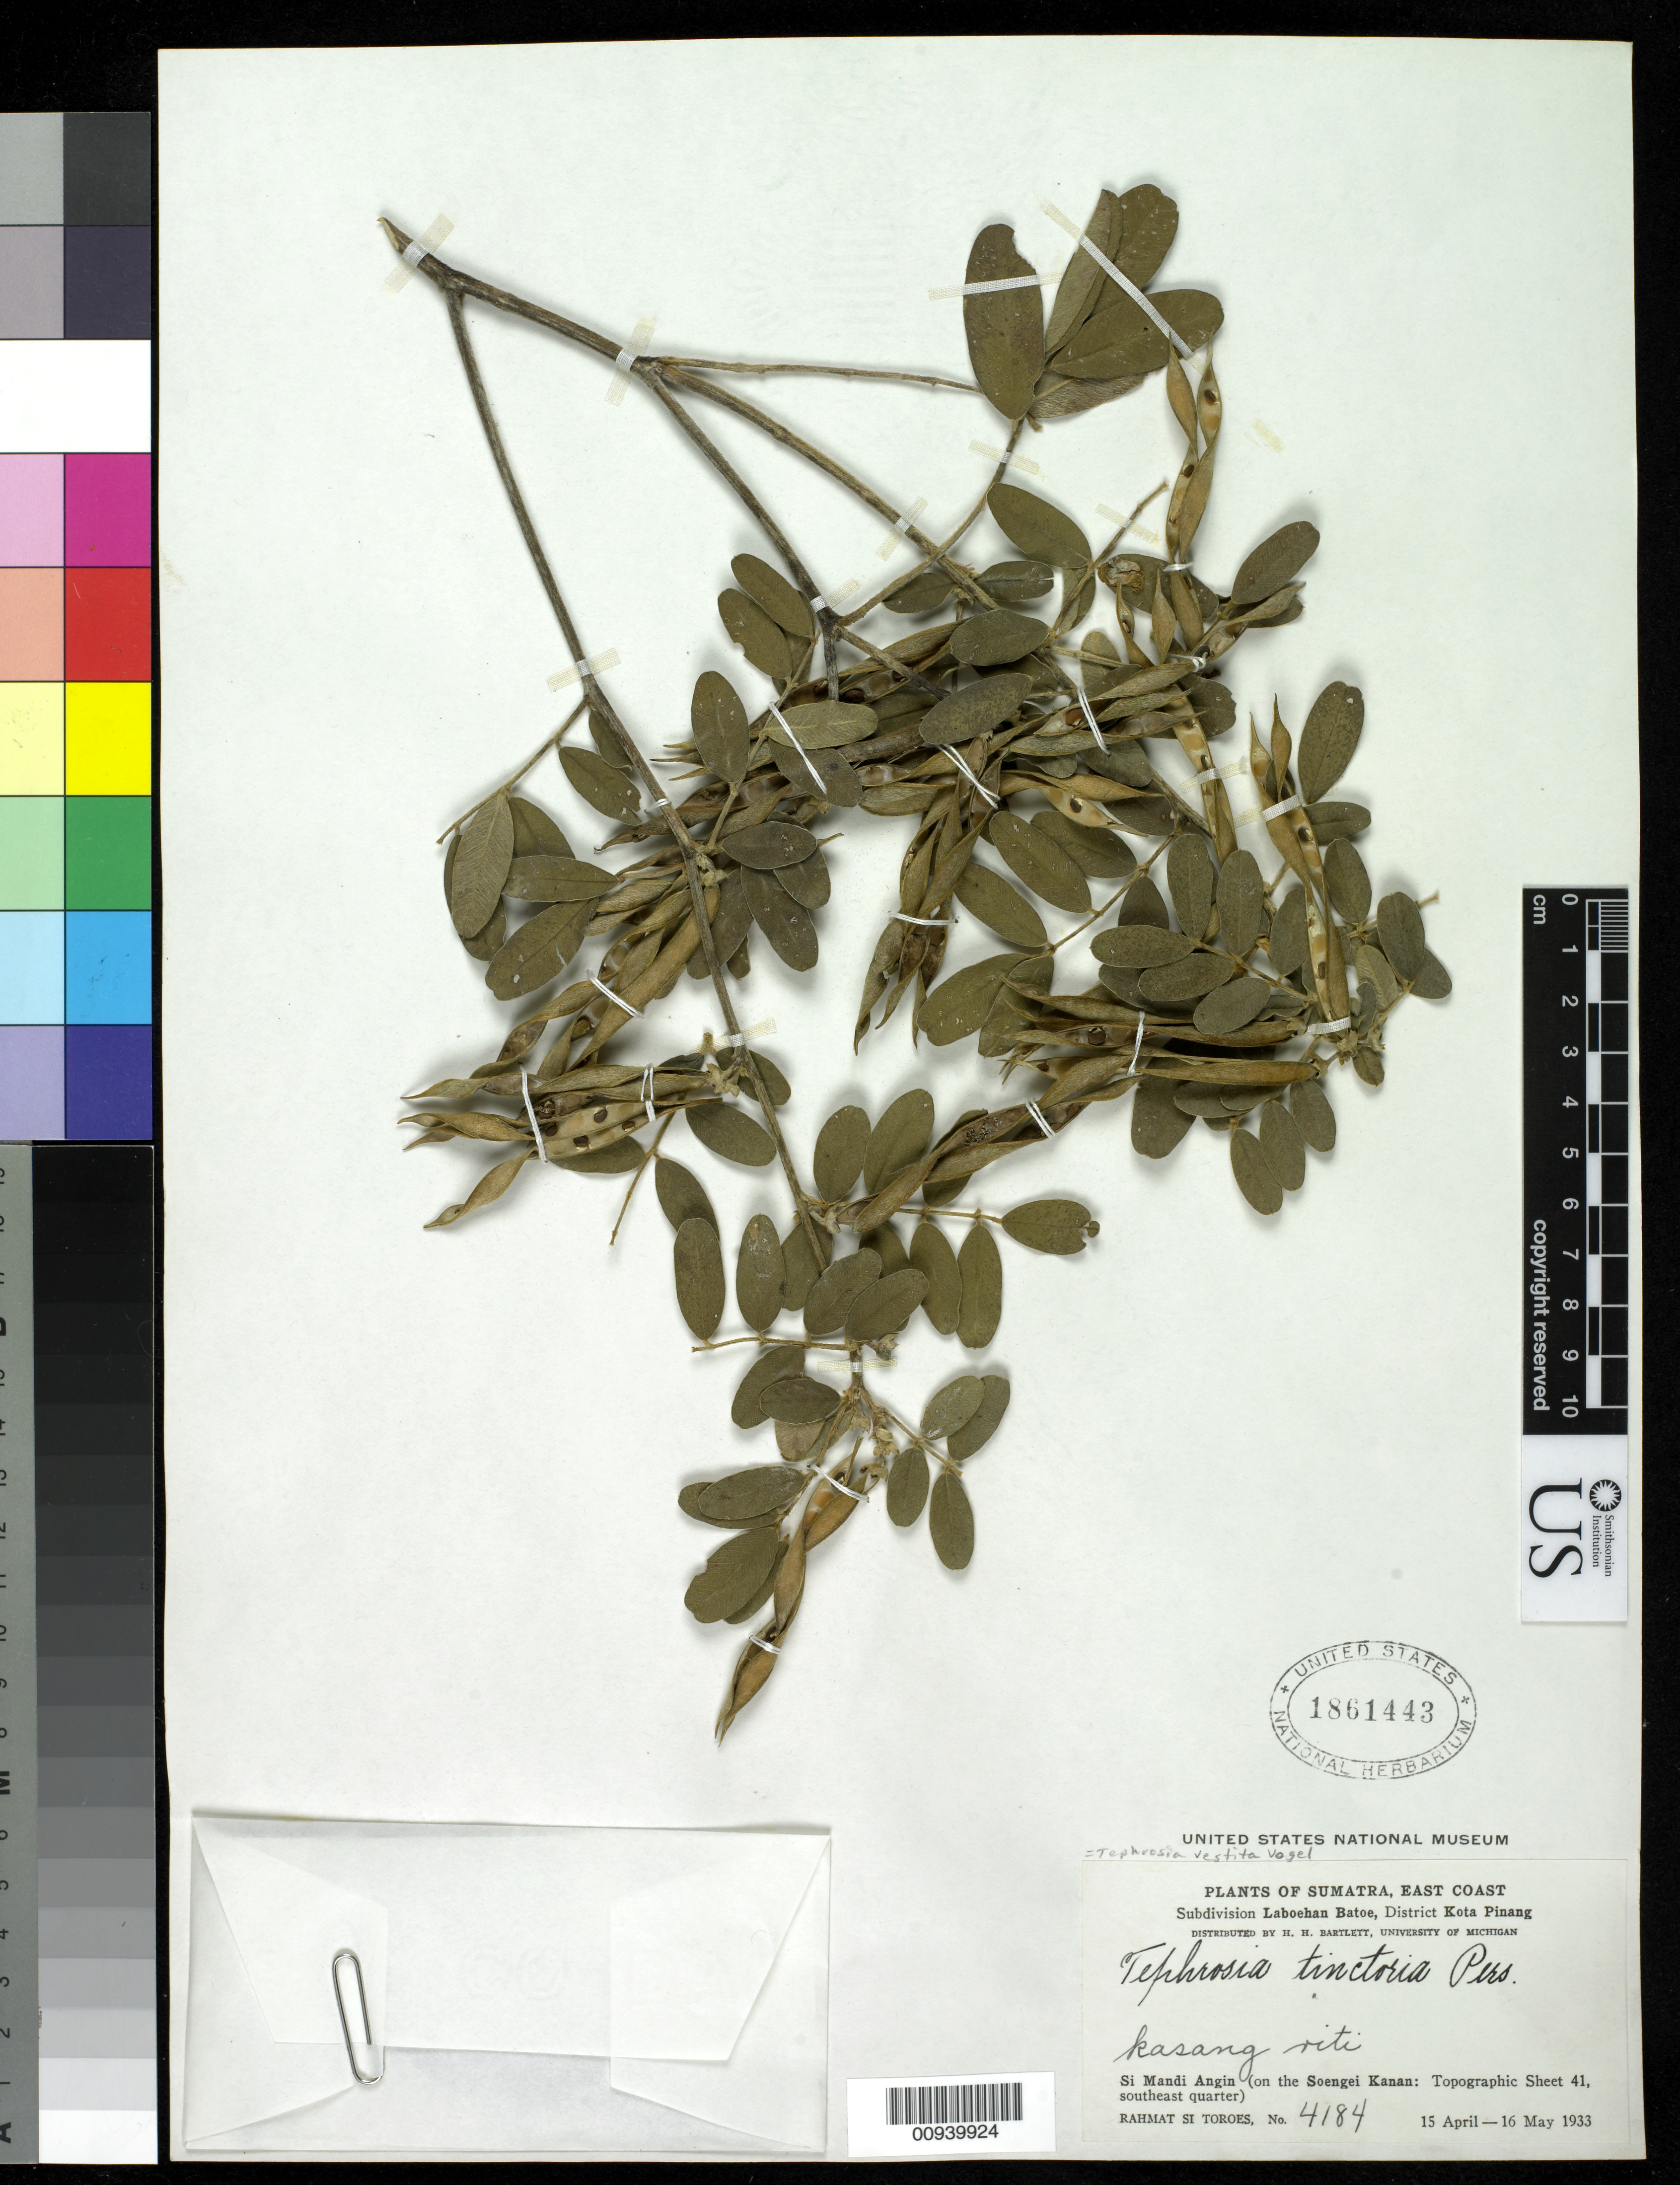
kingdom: Plantae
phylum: Tracheophyta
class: Magnoliopsida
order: Fabales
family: Fabaceae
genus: Tephrosia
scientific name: Tephrosia vestita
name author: Vogel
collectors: Rahmat Si Boeea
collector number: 4184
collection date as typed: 16 Mar 1933 to 15 Apr 1933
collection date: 1933-03-16/1933-04-15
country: Indonesia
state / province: Sumatra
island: Sumatra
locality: East Coast, Subdivision Laboehan Batoe, District Kota Pinang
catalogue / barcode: US 1861443